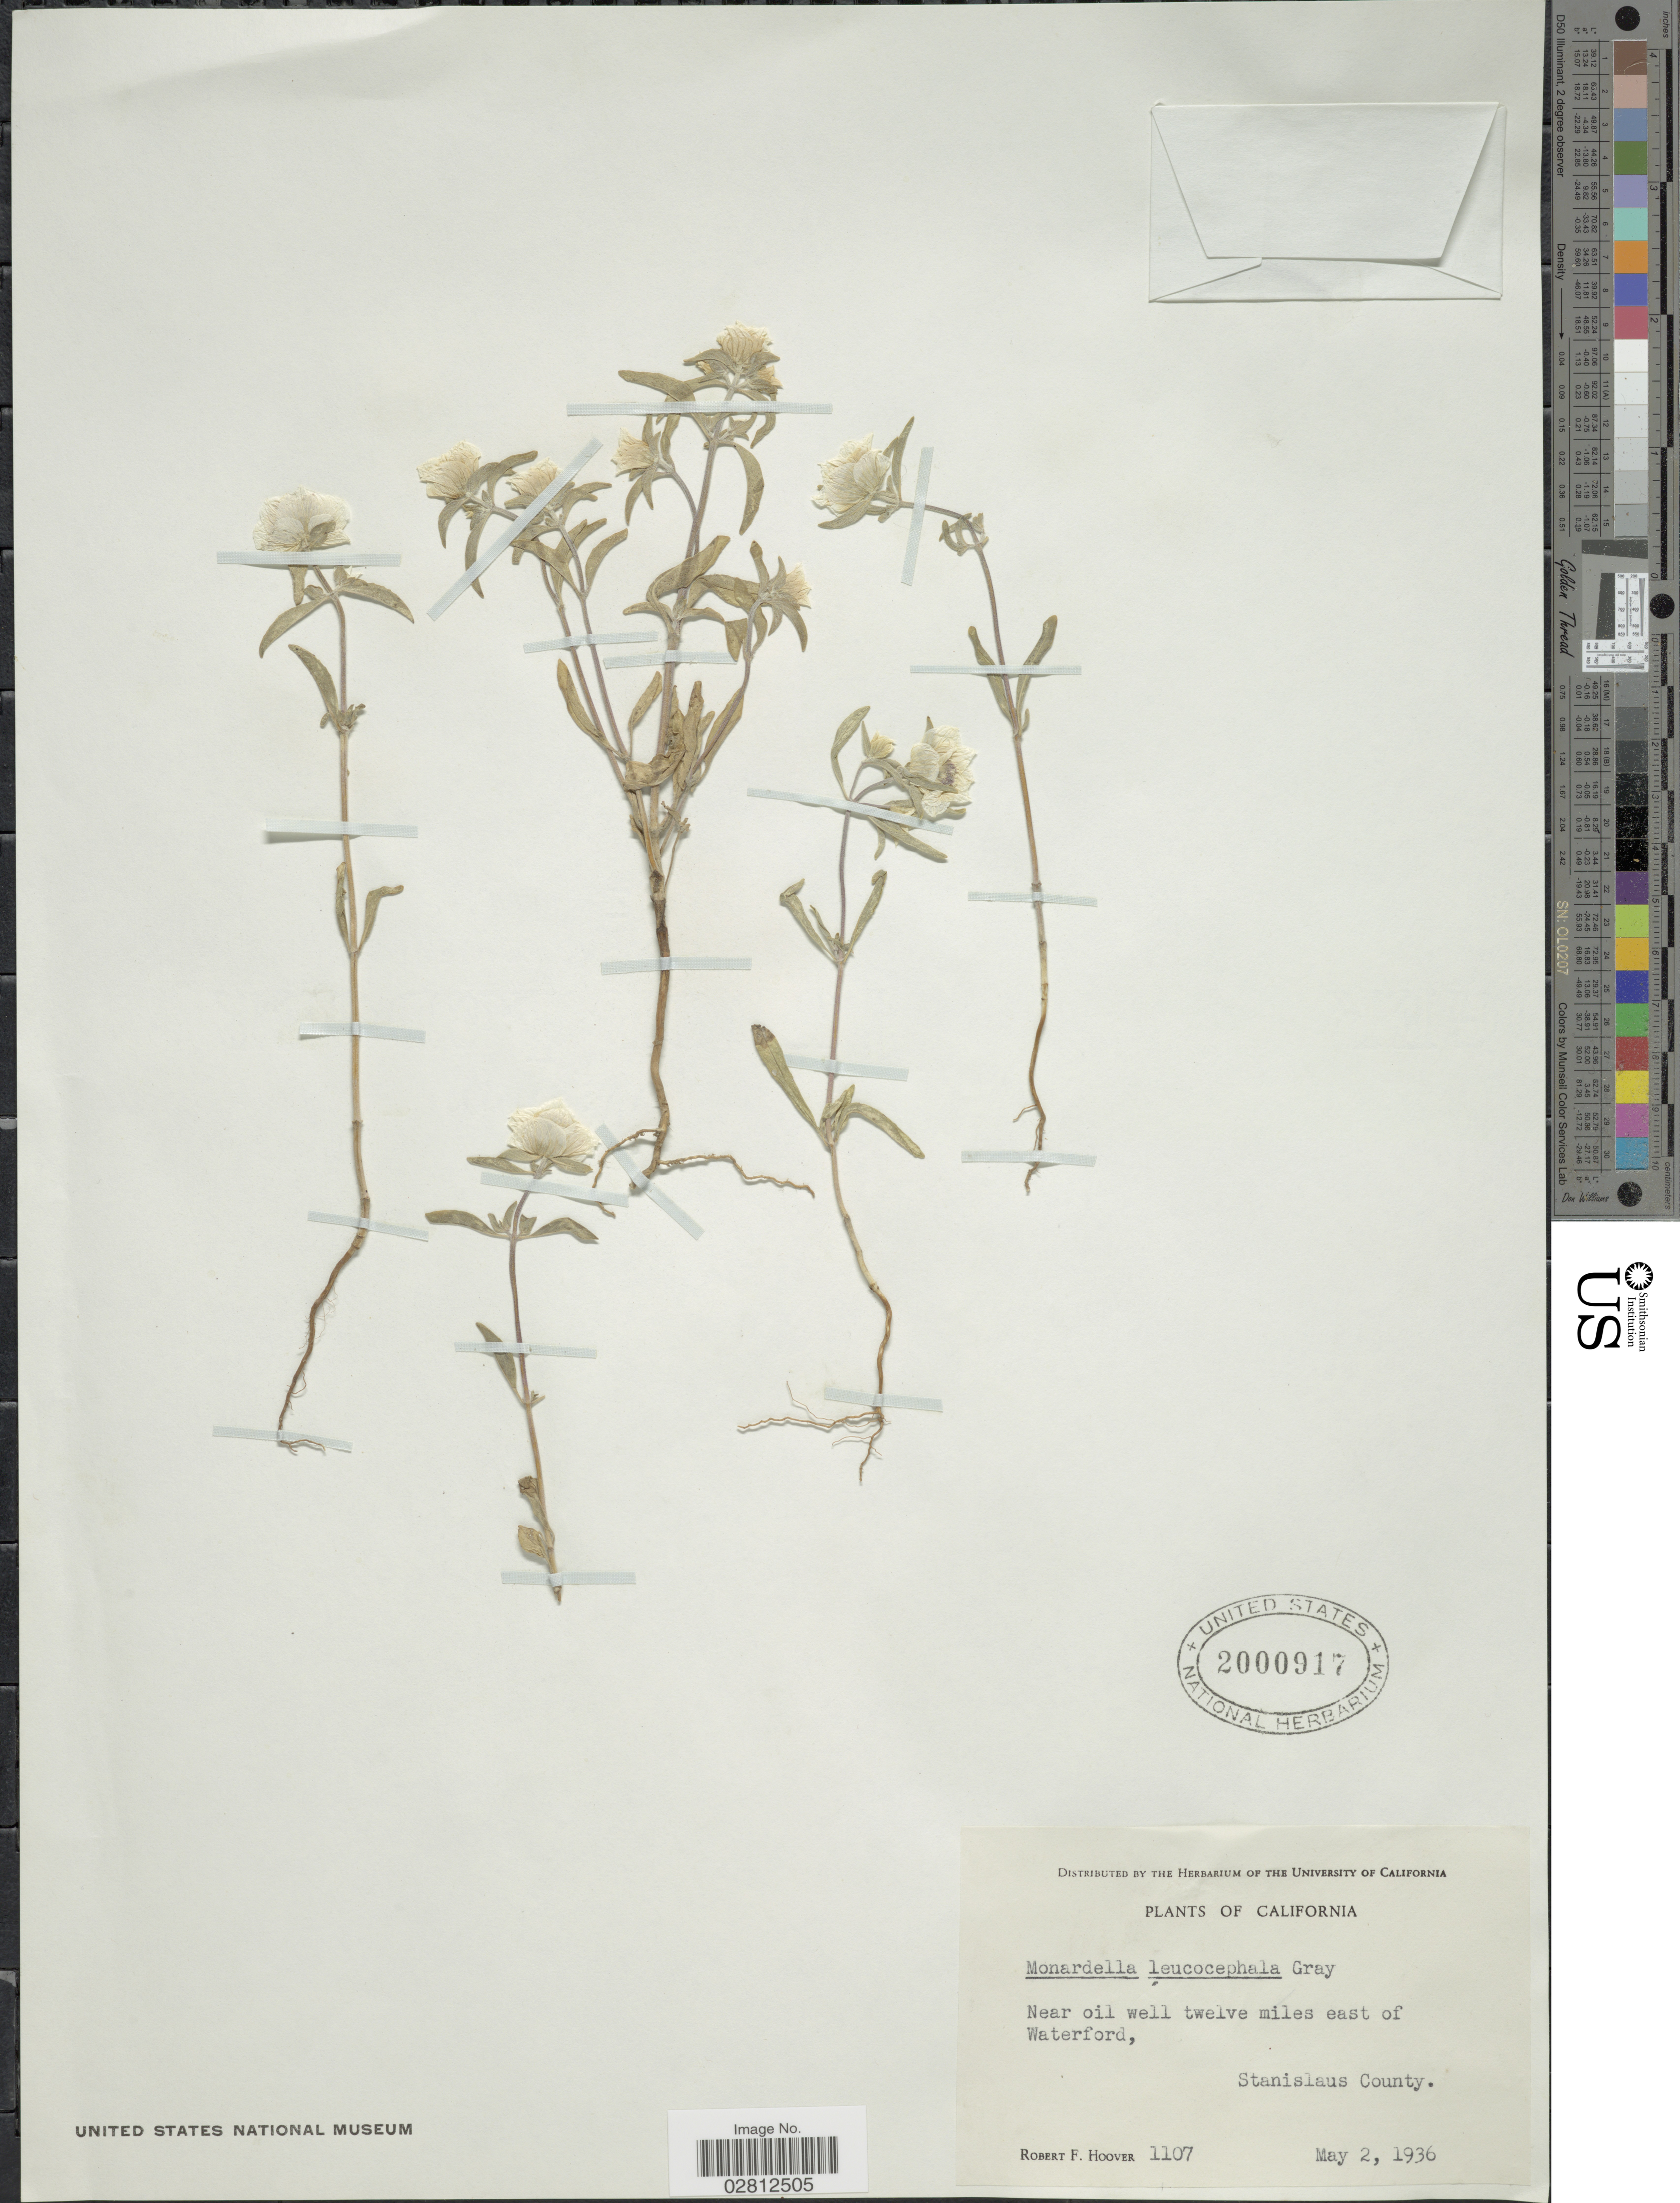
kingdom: Plantae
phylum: Tracheophyta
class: Magnoliopsida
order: Lamiales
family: Lamiaceae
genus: Monardella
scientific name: Monardella leucocephala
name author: A. Gray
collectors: R. F. Hoover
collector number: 1107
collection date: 1936-05-02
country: United States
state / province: California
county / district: Stanislaus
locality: Near oil well twelve miles east of Waterford, Stanislaus County.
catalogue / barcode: US 2000917